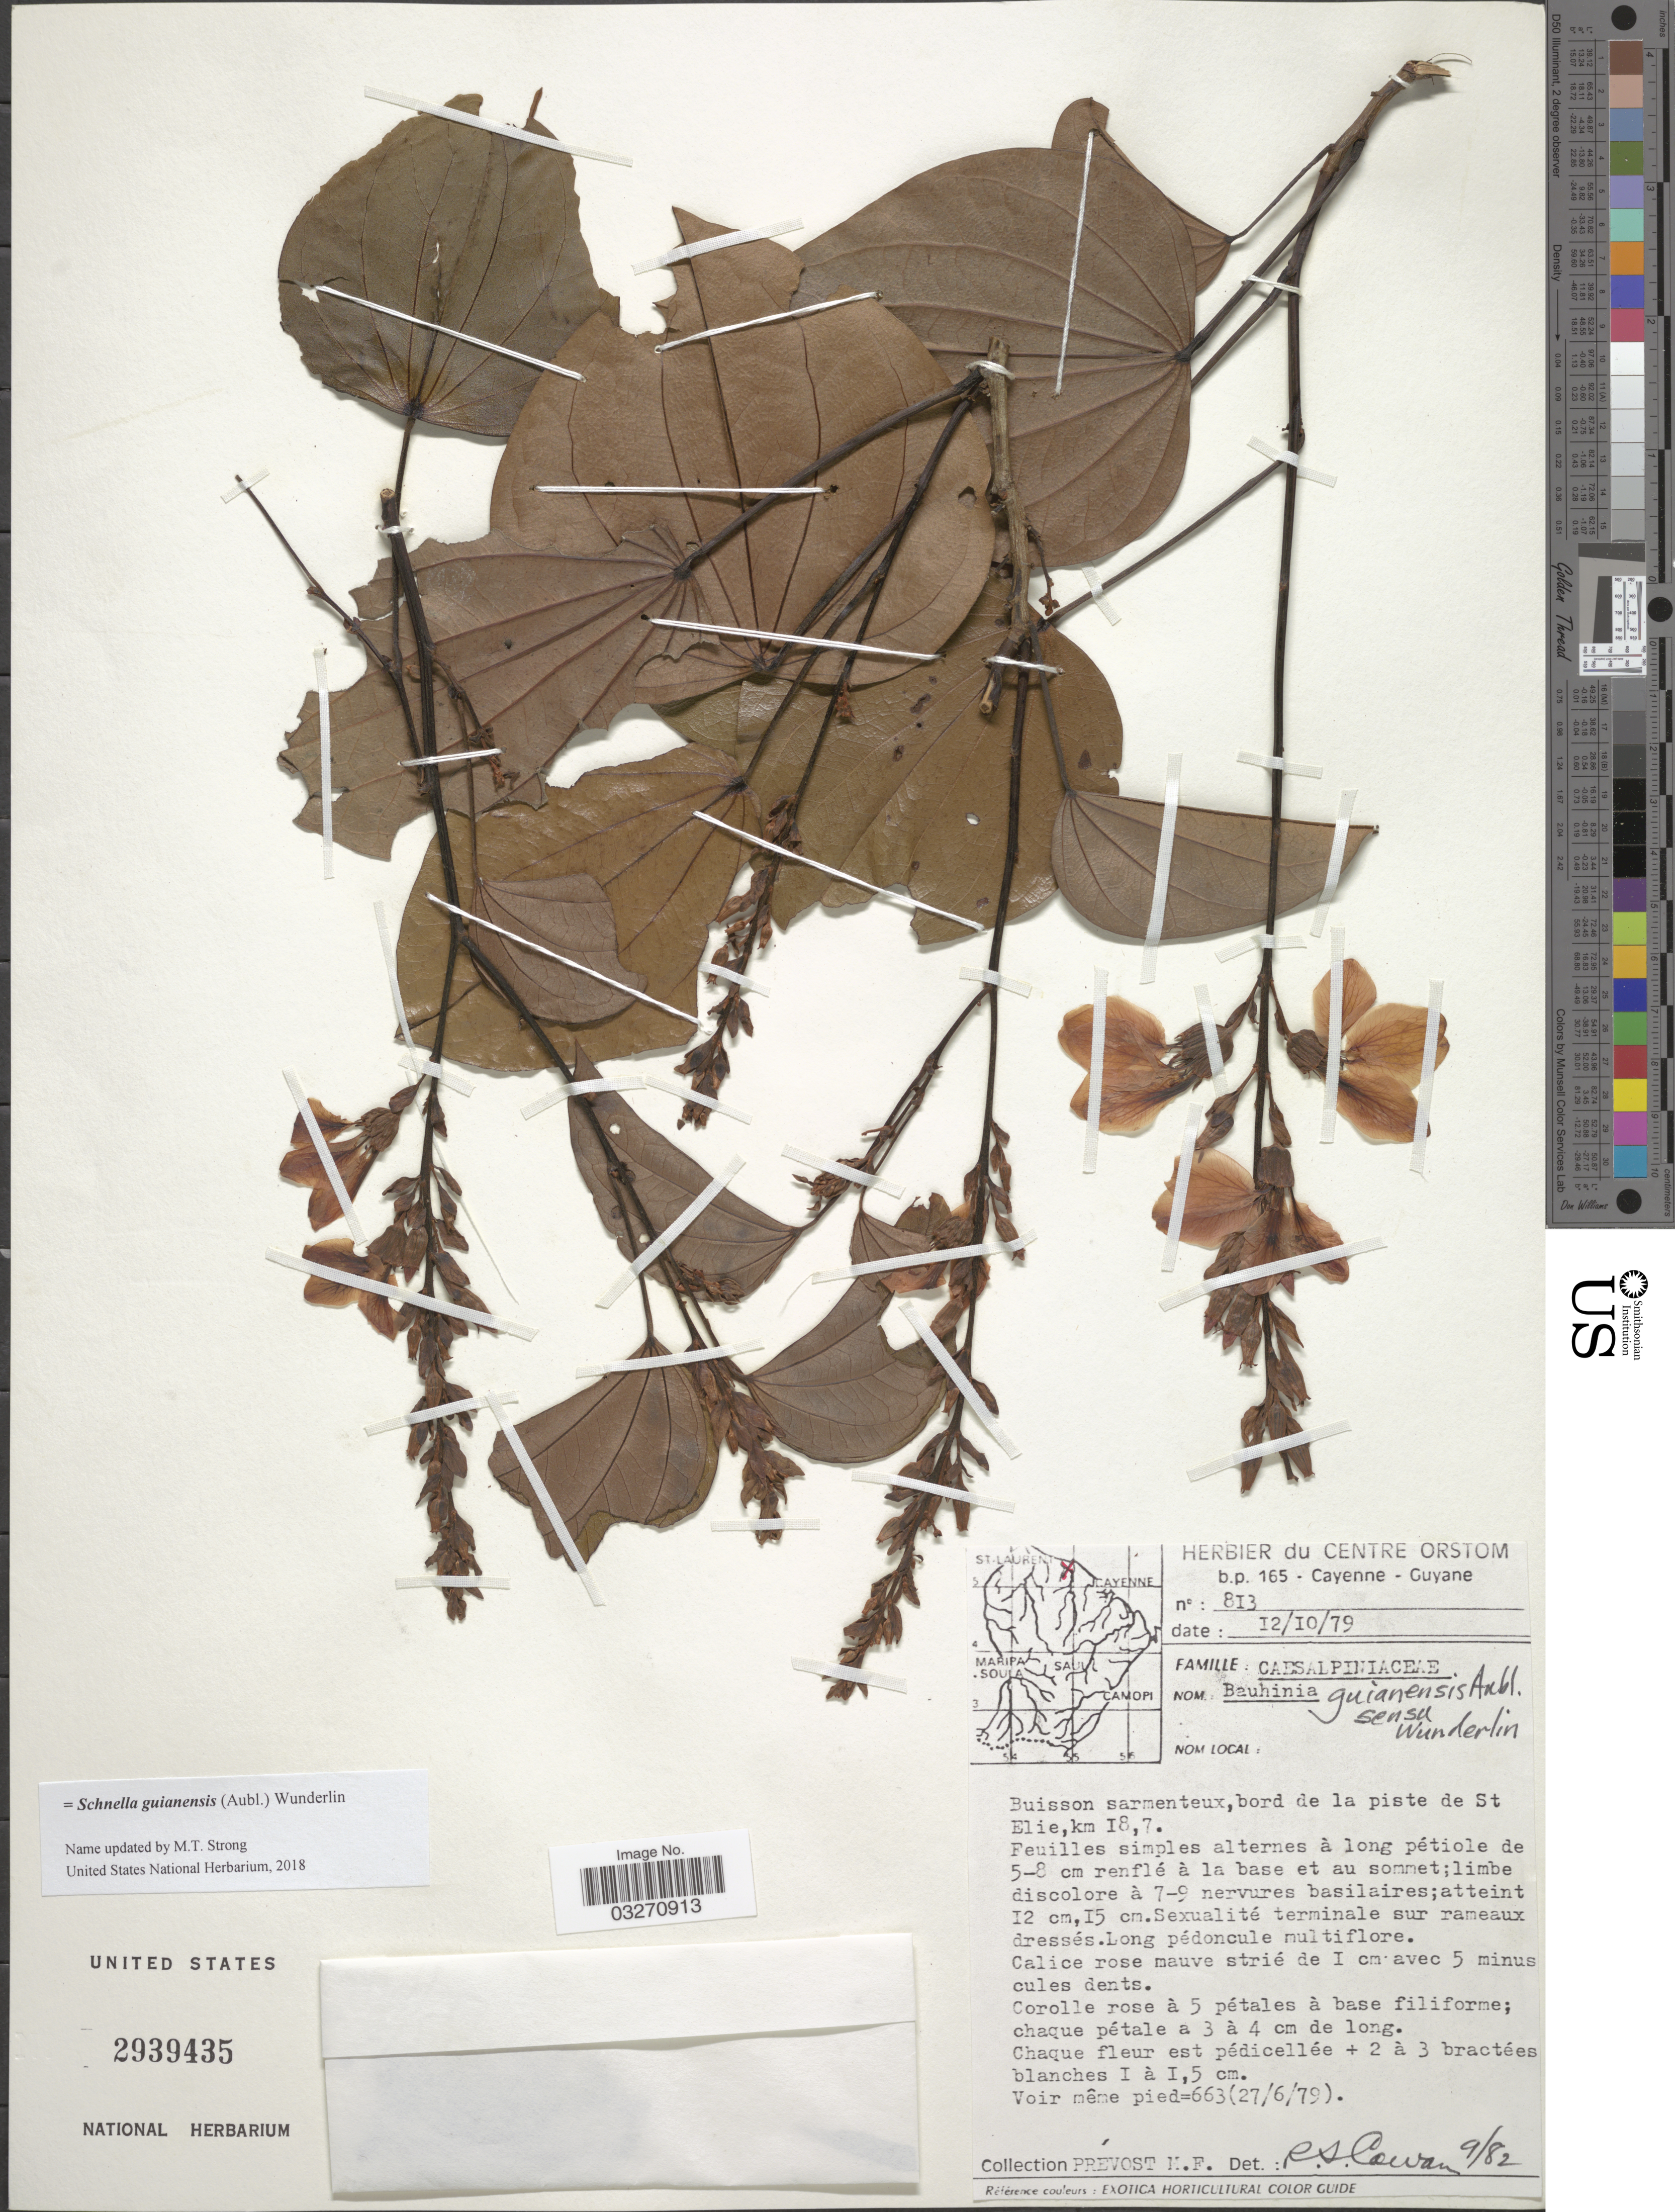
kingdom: Plantae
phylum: Tracheophyta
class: Magnoliopsida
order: Fabales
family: Fabaceae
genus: Schnella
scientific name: Schnella guianensis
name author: (Aubl.) Wunderlin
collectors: M. Prévost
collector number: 813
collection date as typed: Transcribed d/m/y: 12/10/79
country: French Guiana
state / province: Cayenne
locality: Buisson sarmenteux, bord de la piste de St Elie, km 18.7.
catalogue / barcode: US 2939435